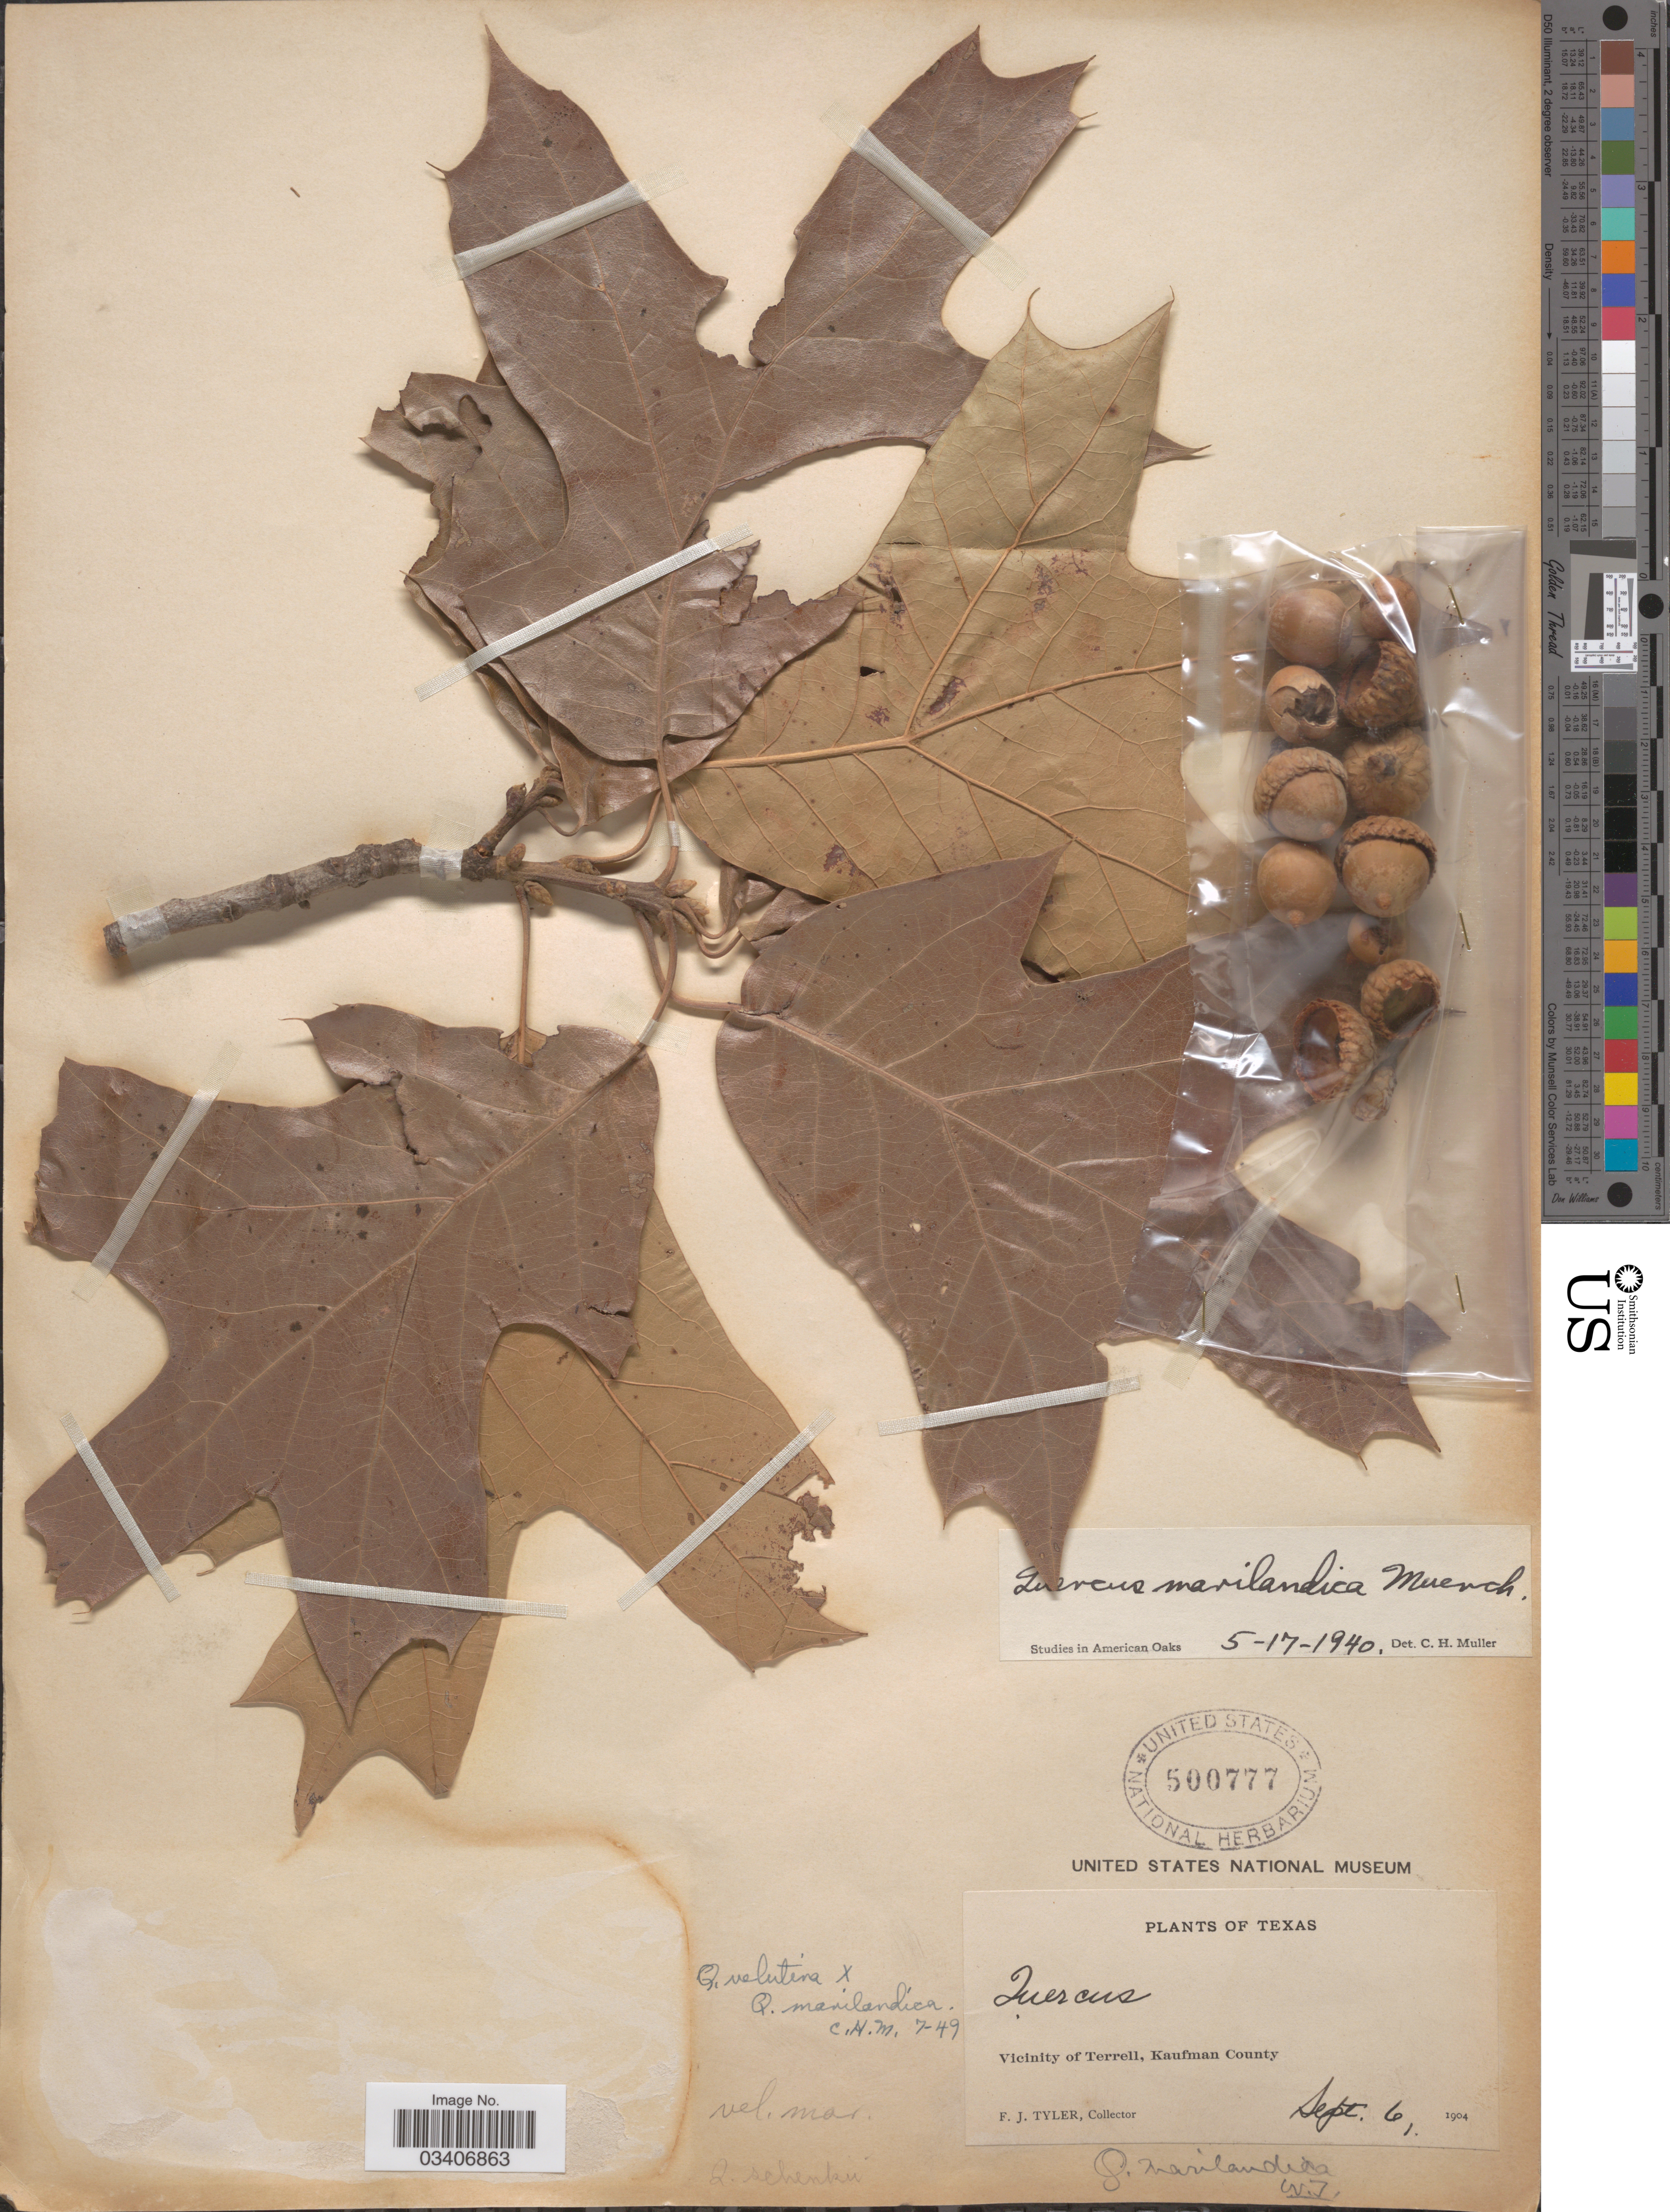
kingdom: Plantae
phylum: Tracheophyta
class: Magnoliopsida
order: Fagales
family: Fagaceae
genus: Quercus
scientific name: Quercus marilandica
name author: (L.) Münchh.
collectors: F. Tyler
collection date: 1904-09-06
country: United States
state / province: Texas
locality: Vicinity of Terrell, Kaufman County.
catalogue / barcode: US 500777